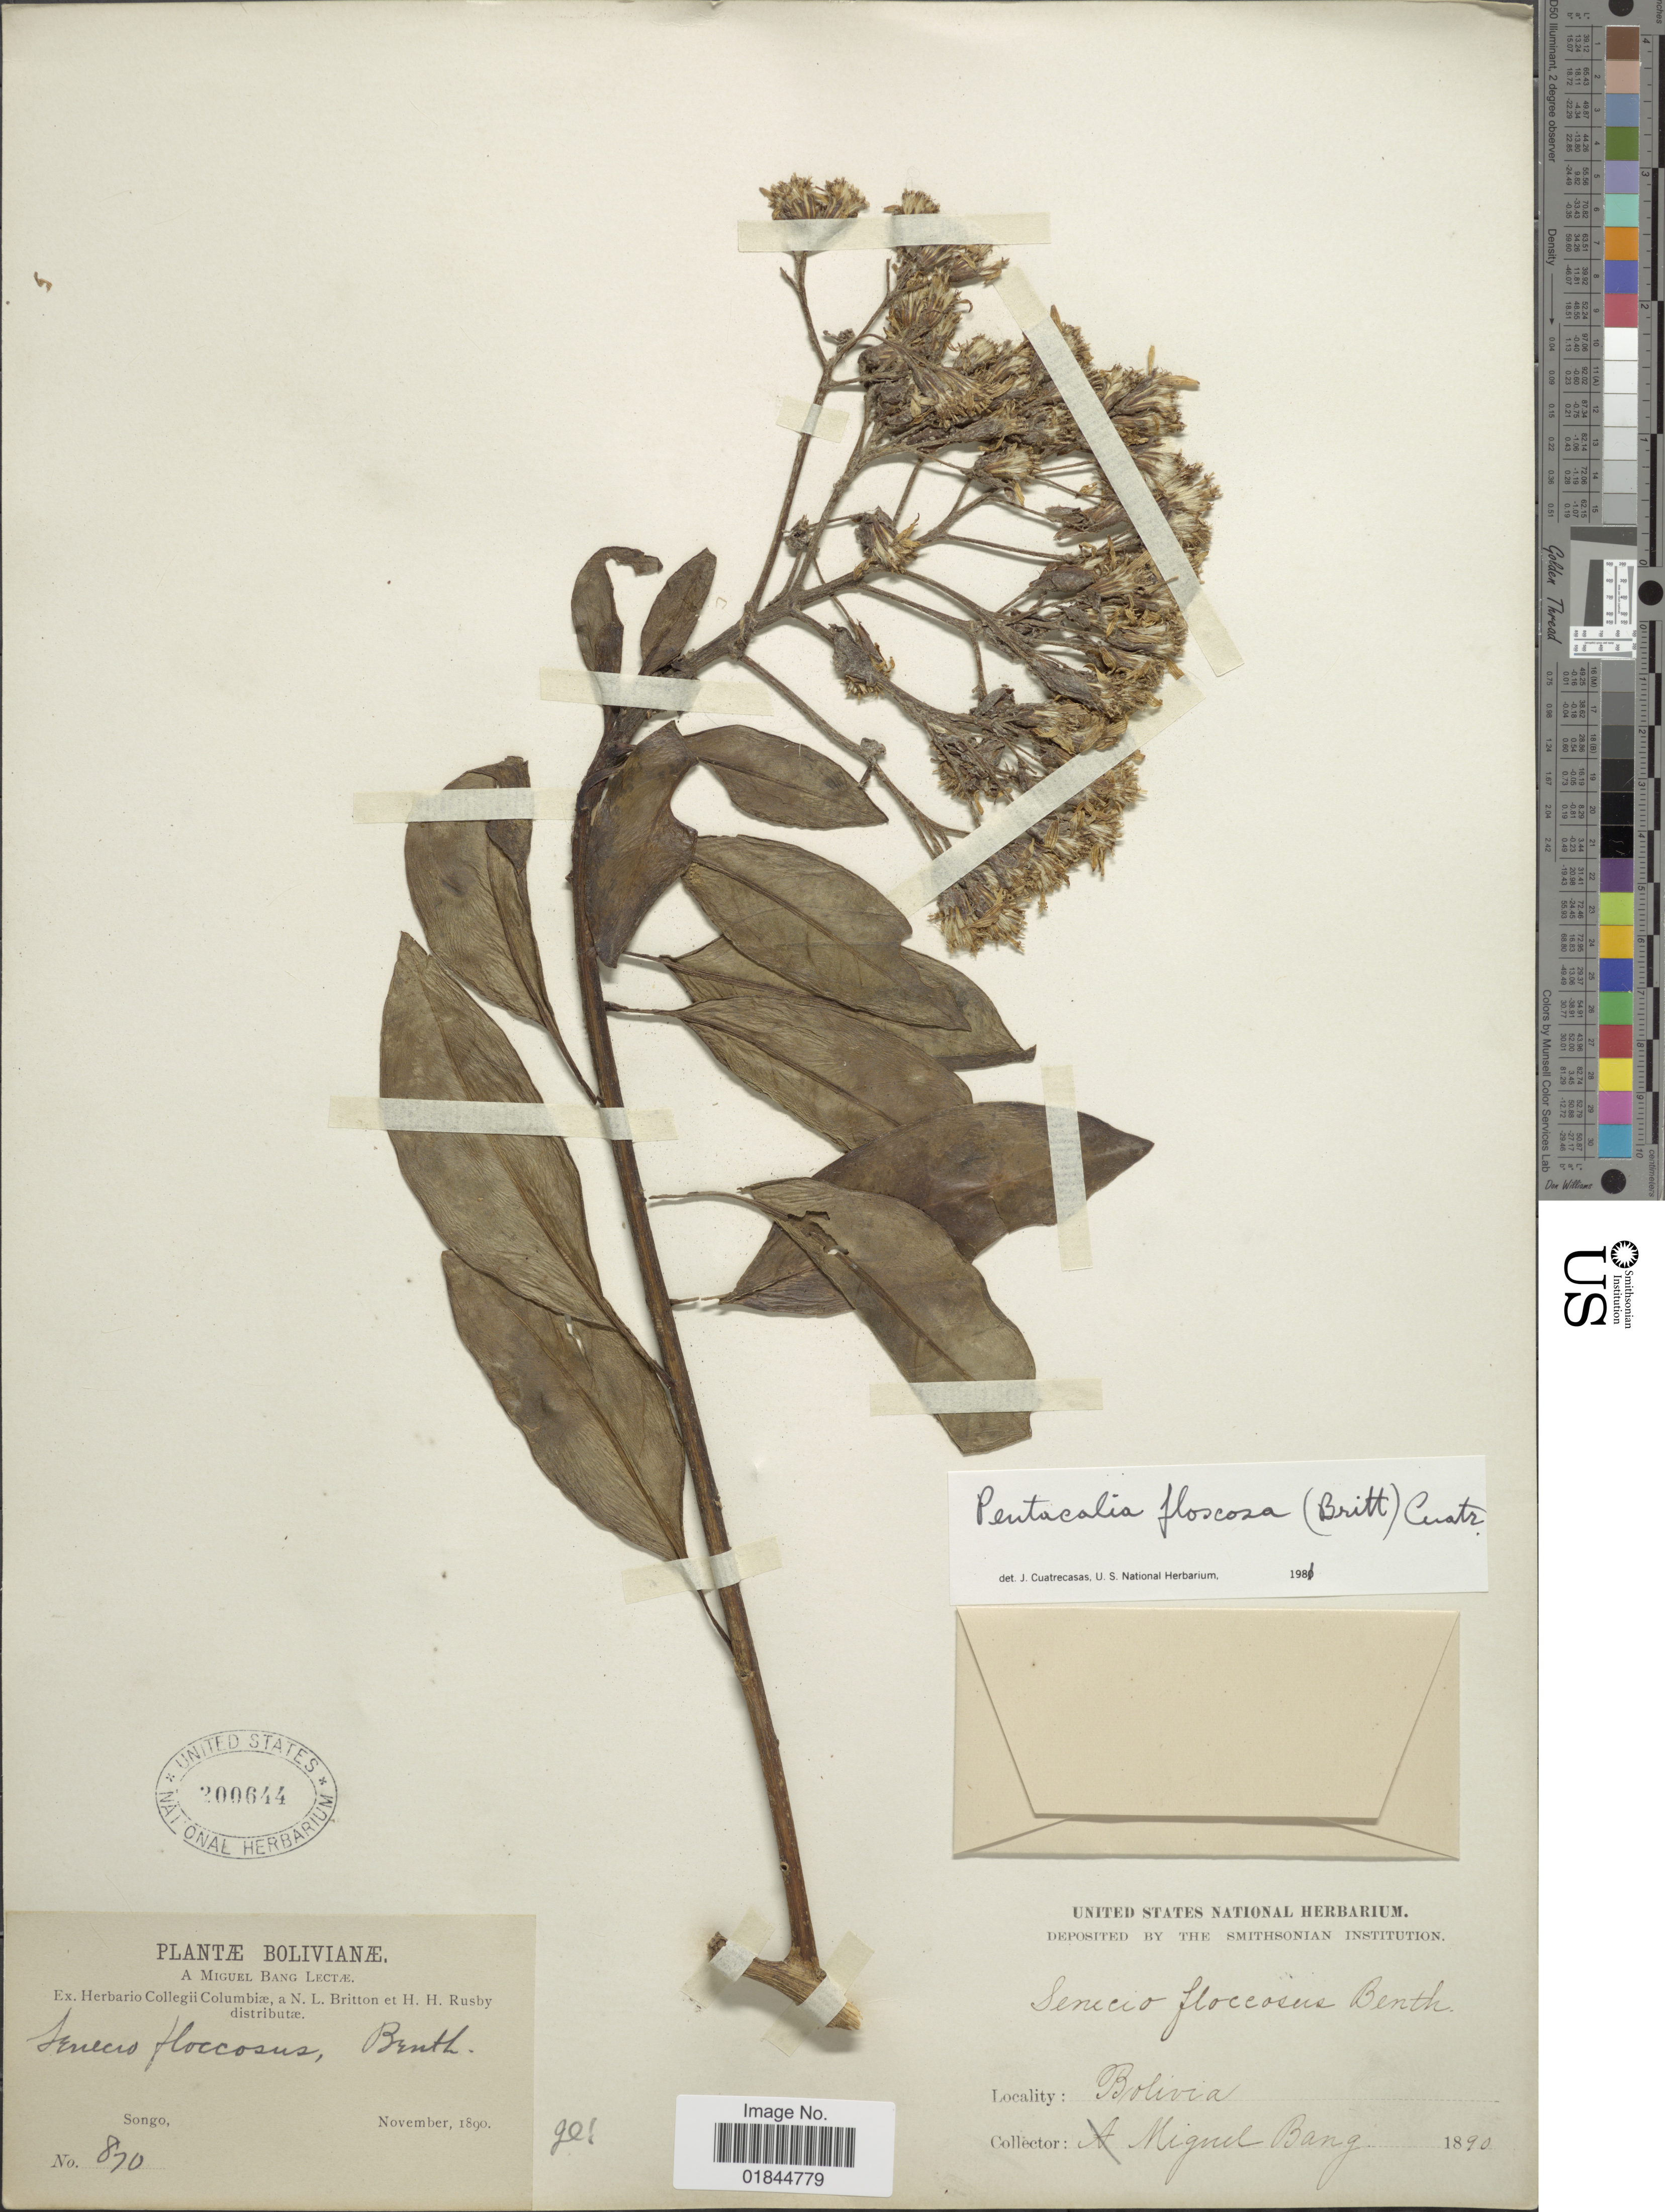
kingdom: Plantae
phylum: Tracheophyta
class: Magnoliopsida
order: Asterales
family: Asteraceae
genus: Pentacalia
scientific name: Pentacalia floccosa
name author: (Britton) Cuatrec.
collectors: M. Bang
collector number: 870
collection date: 1890-11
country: Bolivia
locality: Songo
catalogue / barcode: US 200644